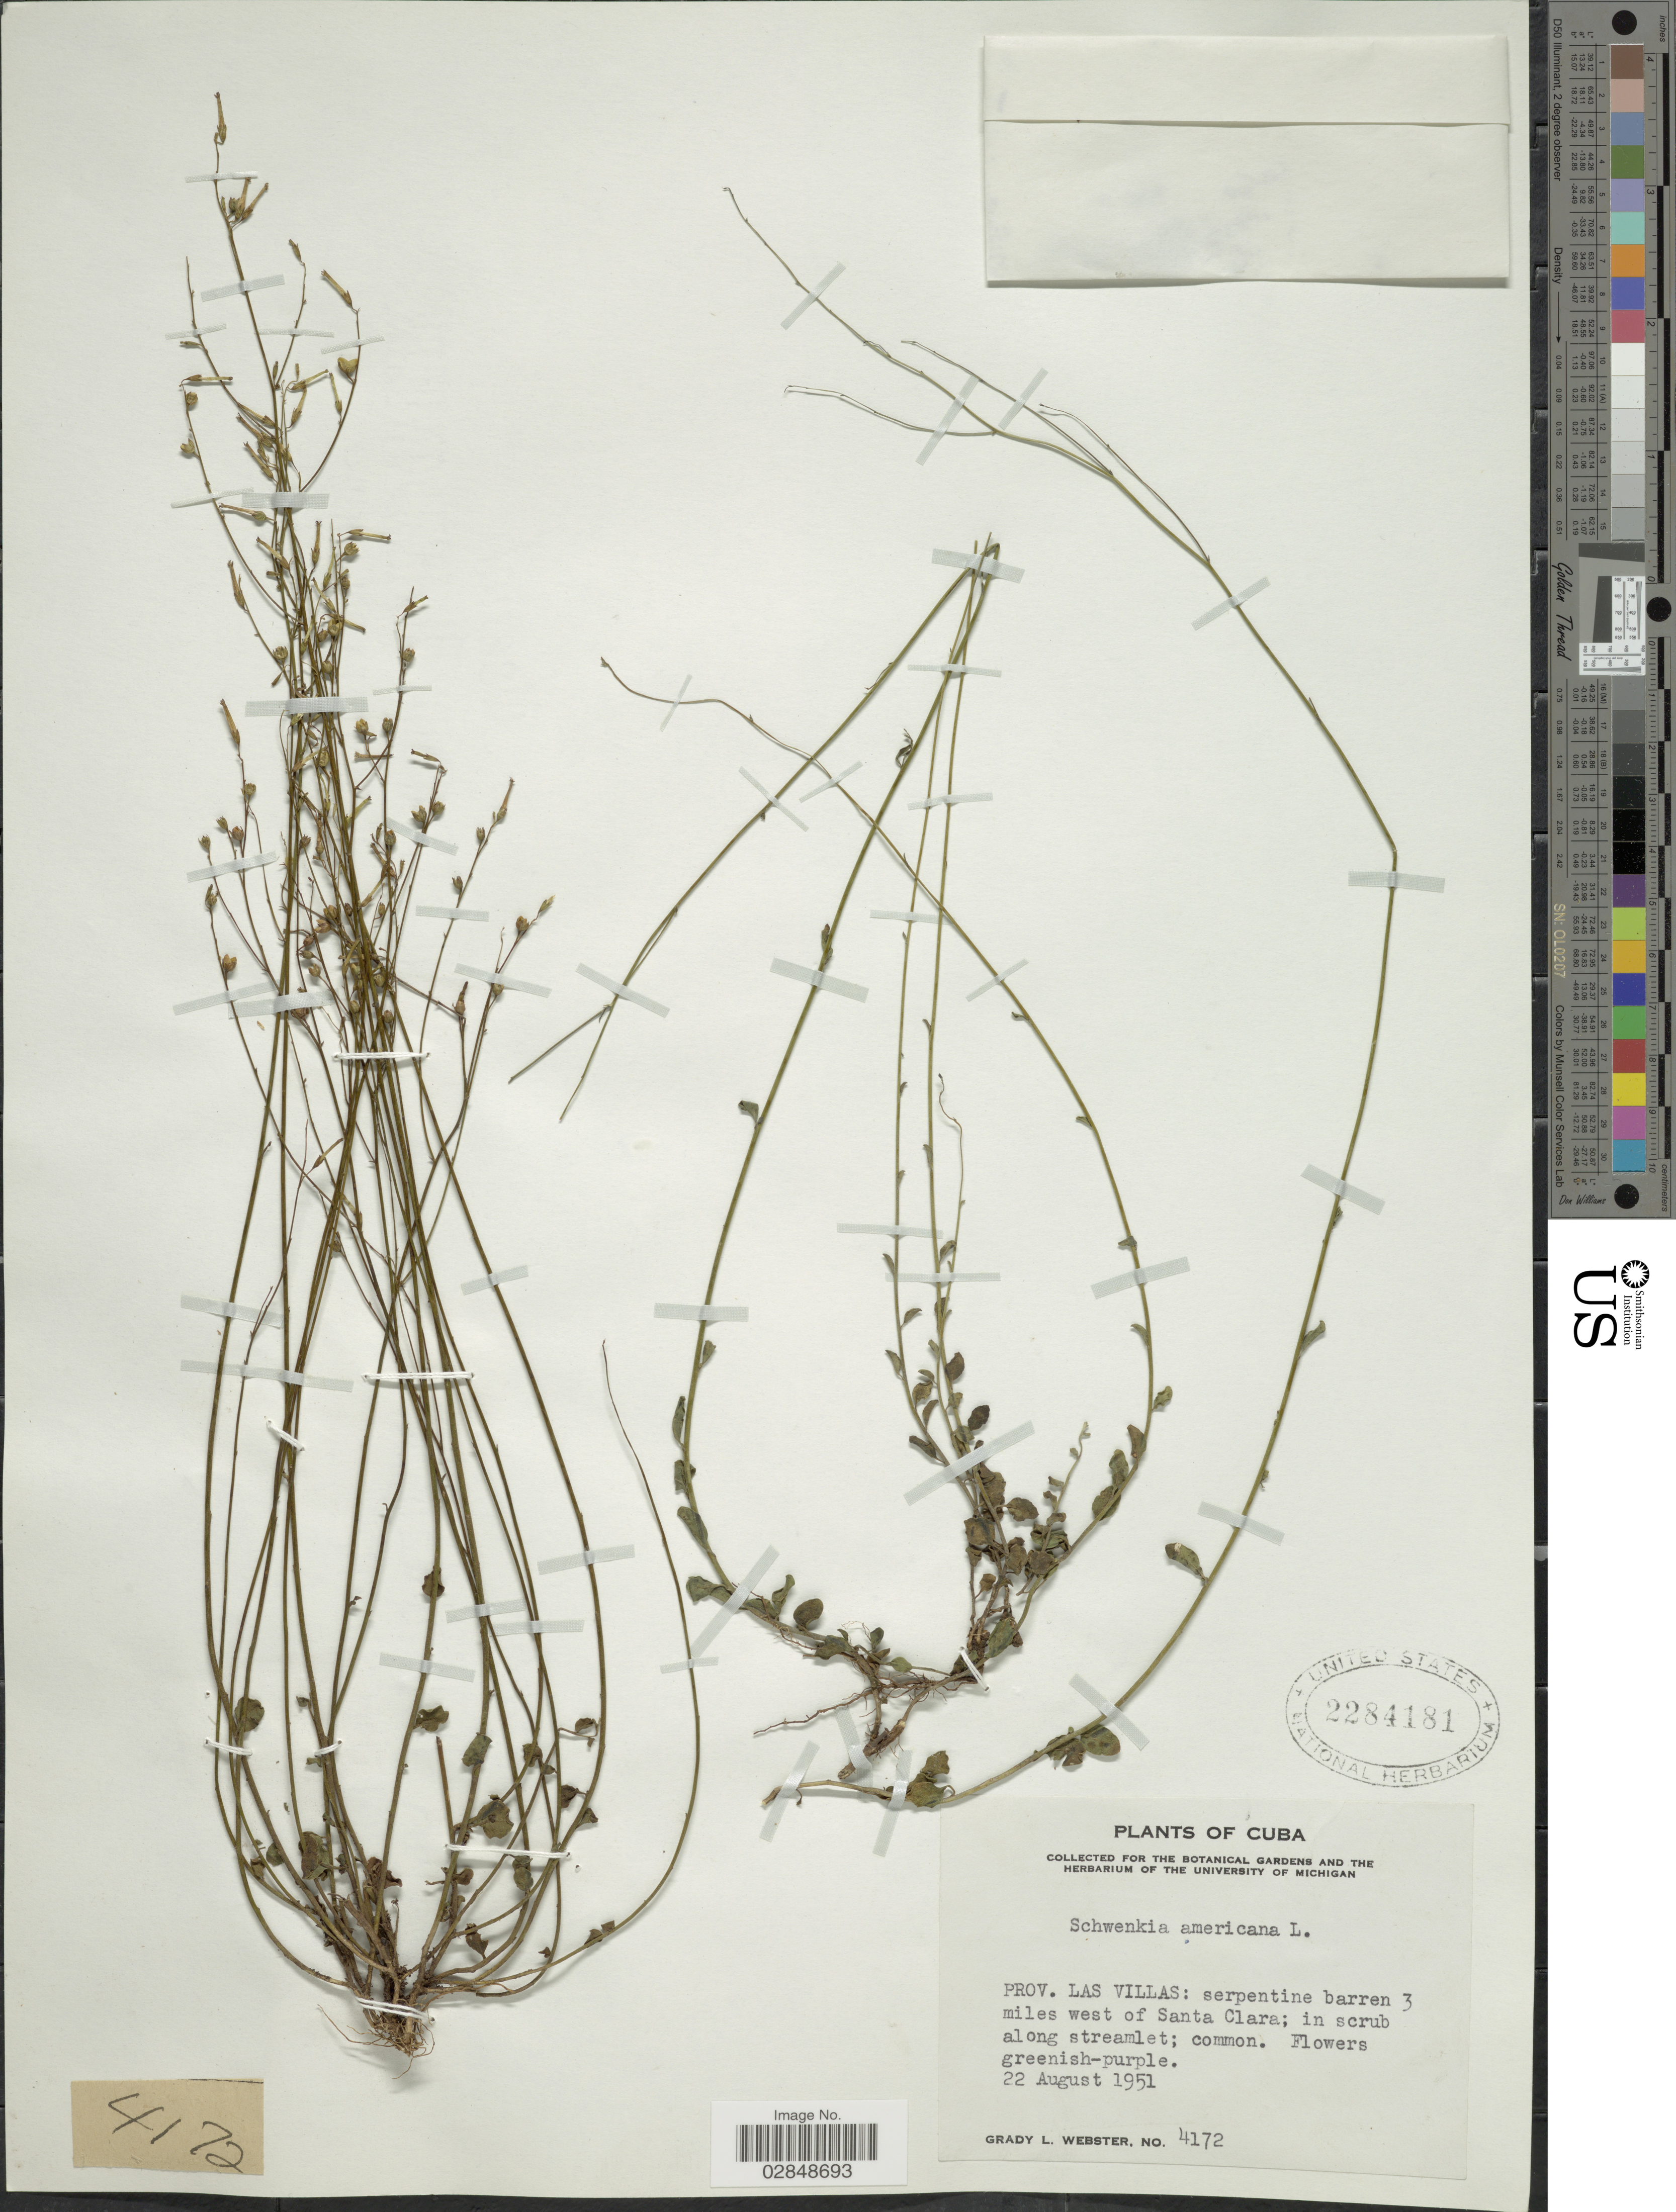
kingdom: Plantae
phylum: Tracheophyta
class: Magnoliopsida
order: Solanales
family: Solanaceae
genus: Schwenckia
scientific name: Schwenckia americana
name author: L.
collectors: G. L. Webster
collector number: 4172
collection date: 1951-08-22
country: Cuba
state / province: Las Villas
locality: Serpentine barren 3 miles west of Santa Clara.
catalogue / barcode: US 2284181